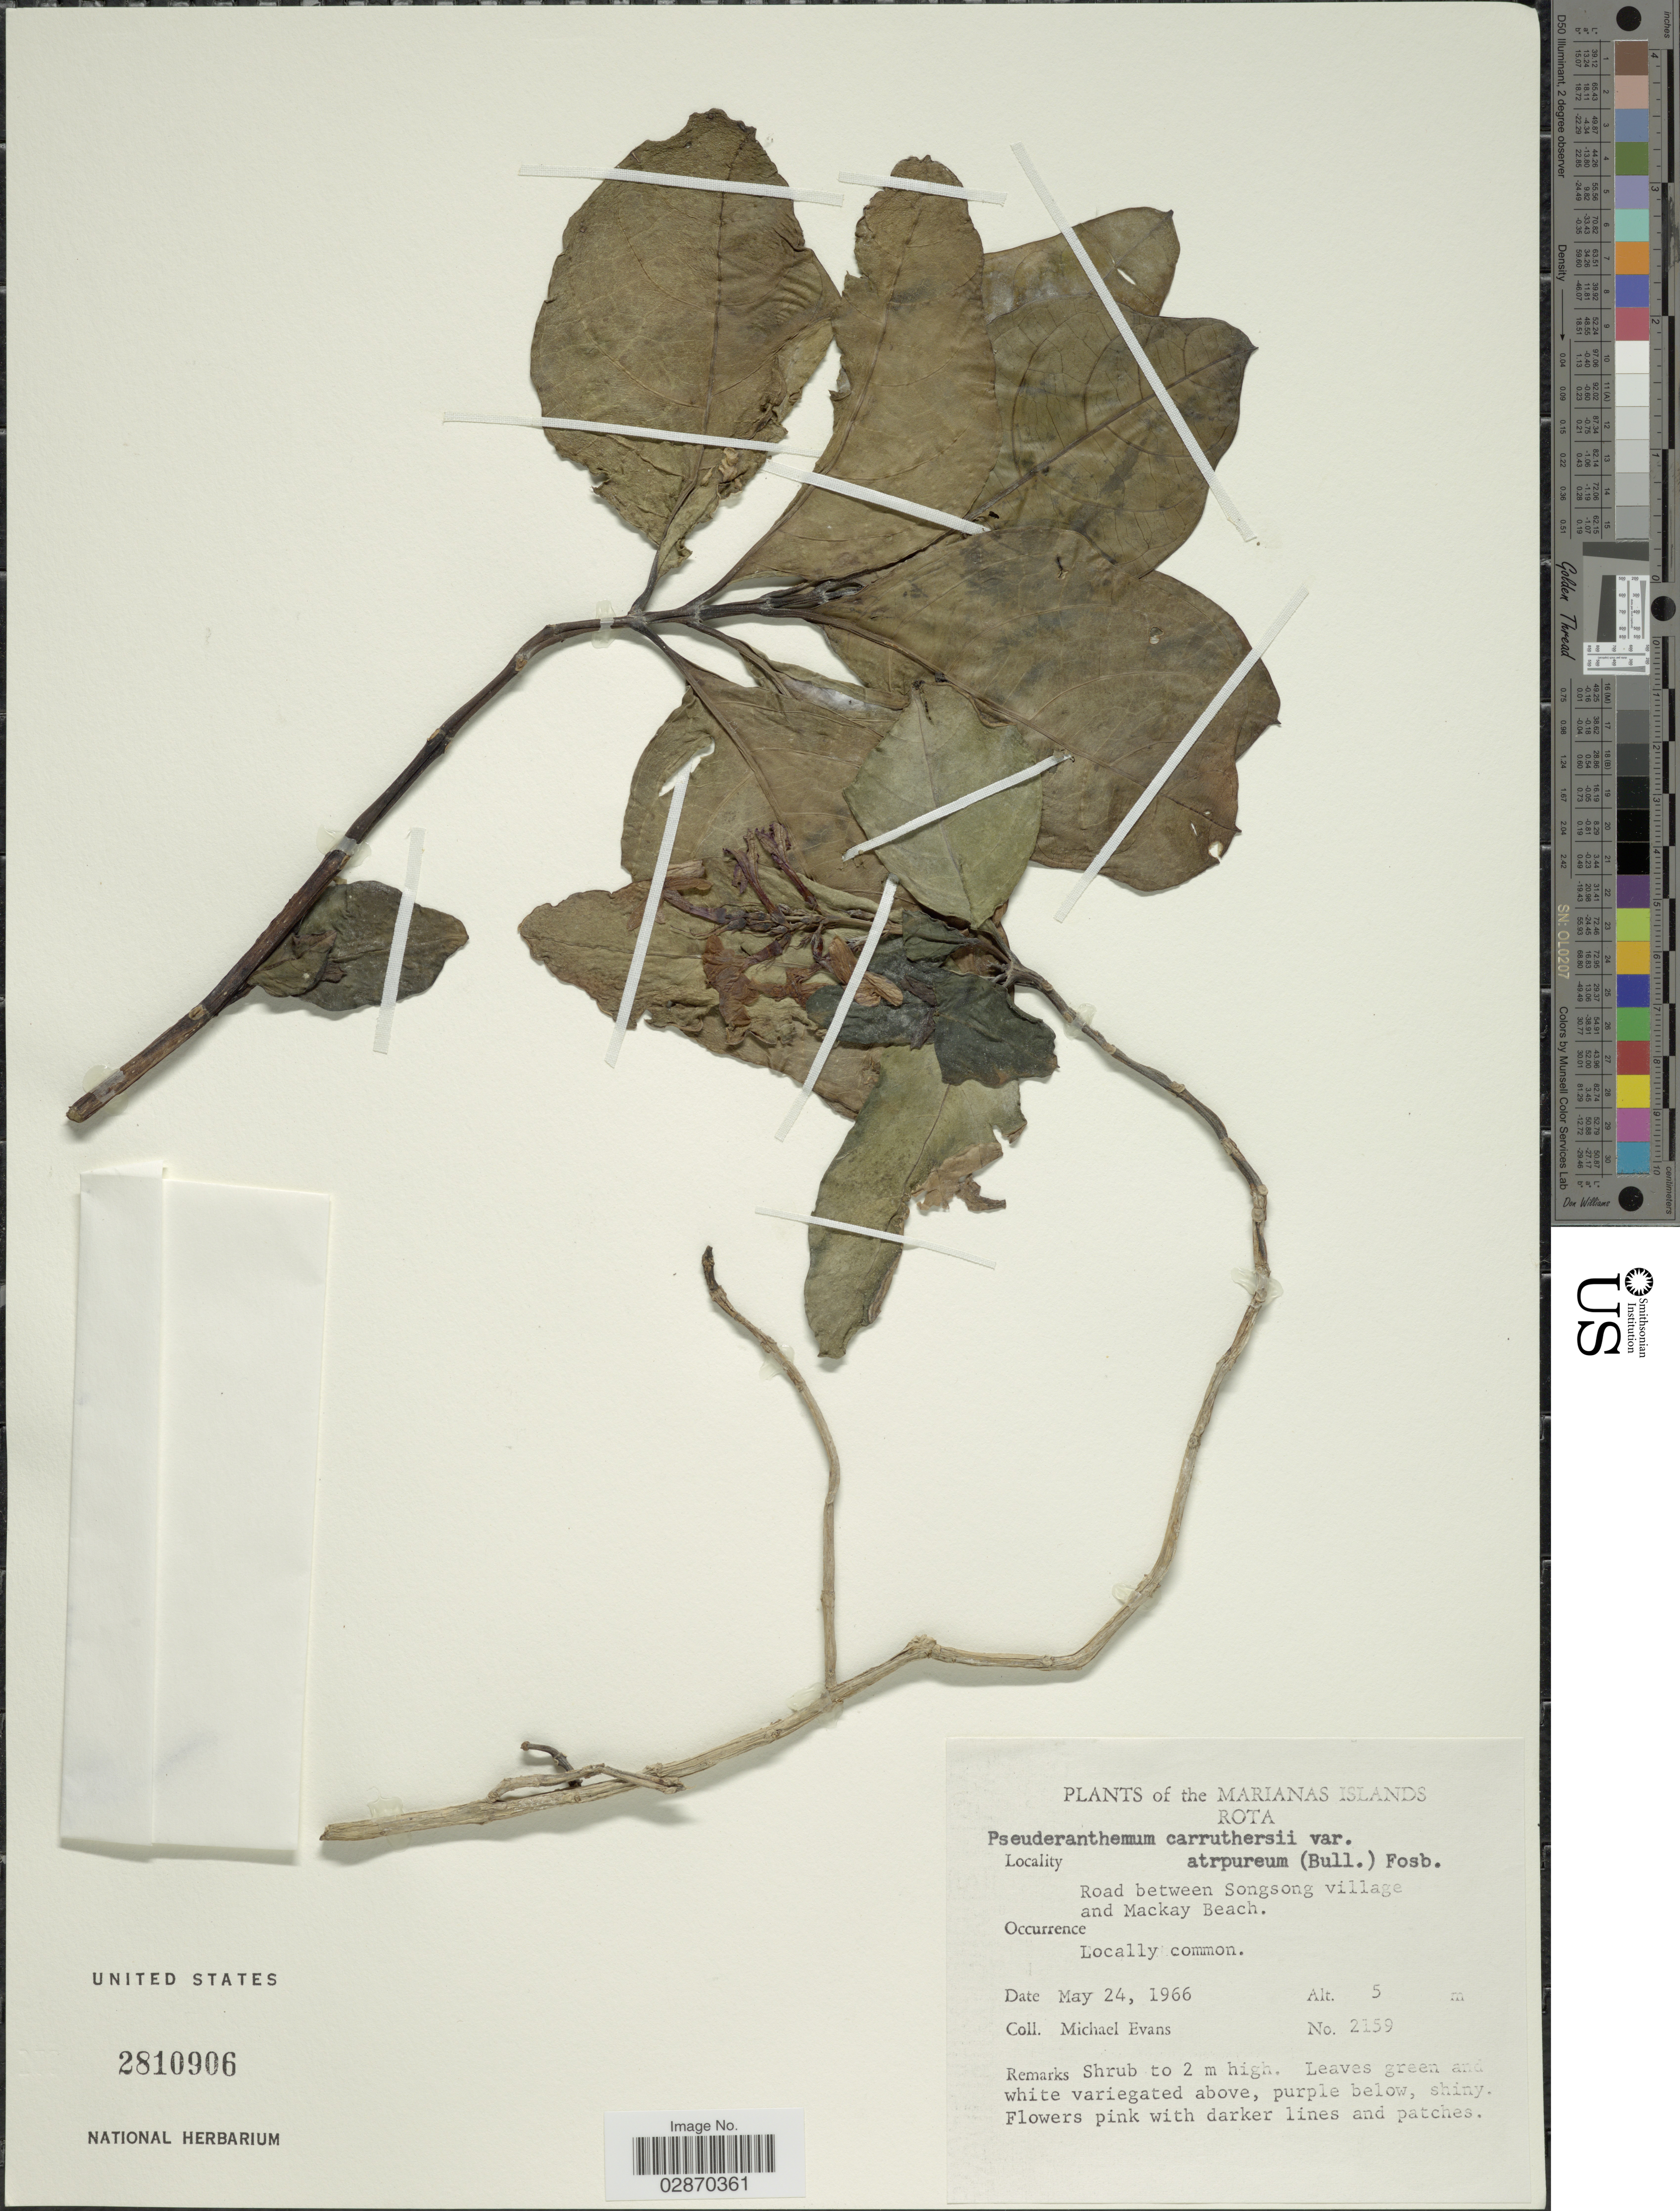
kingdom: Plantae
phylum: Tracheophyta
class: Magnoliopsida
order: Lamiales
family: Acanthaceae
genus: Pseuderanthemum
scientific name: Pseuderanthemum carruthersii var. atropurpureum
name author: (W. Bull) Fosberg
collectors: M. Evans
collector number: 2159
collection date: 1966-05-24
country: Northern Mariana Islands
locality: Marianas Islands. Rota. Road between Songsong village and Mackay Beach.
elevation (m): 5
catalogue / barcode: US 2810906